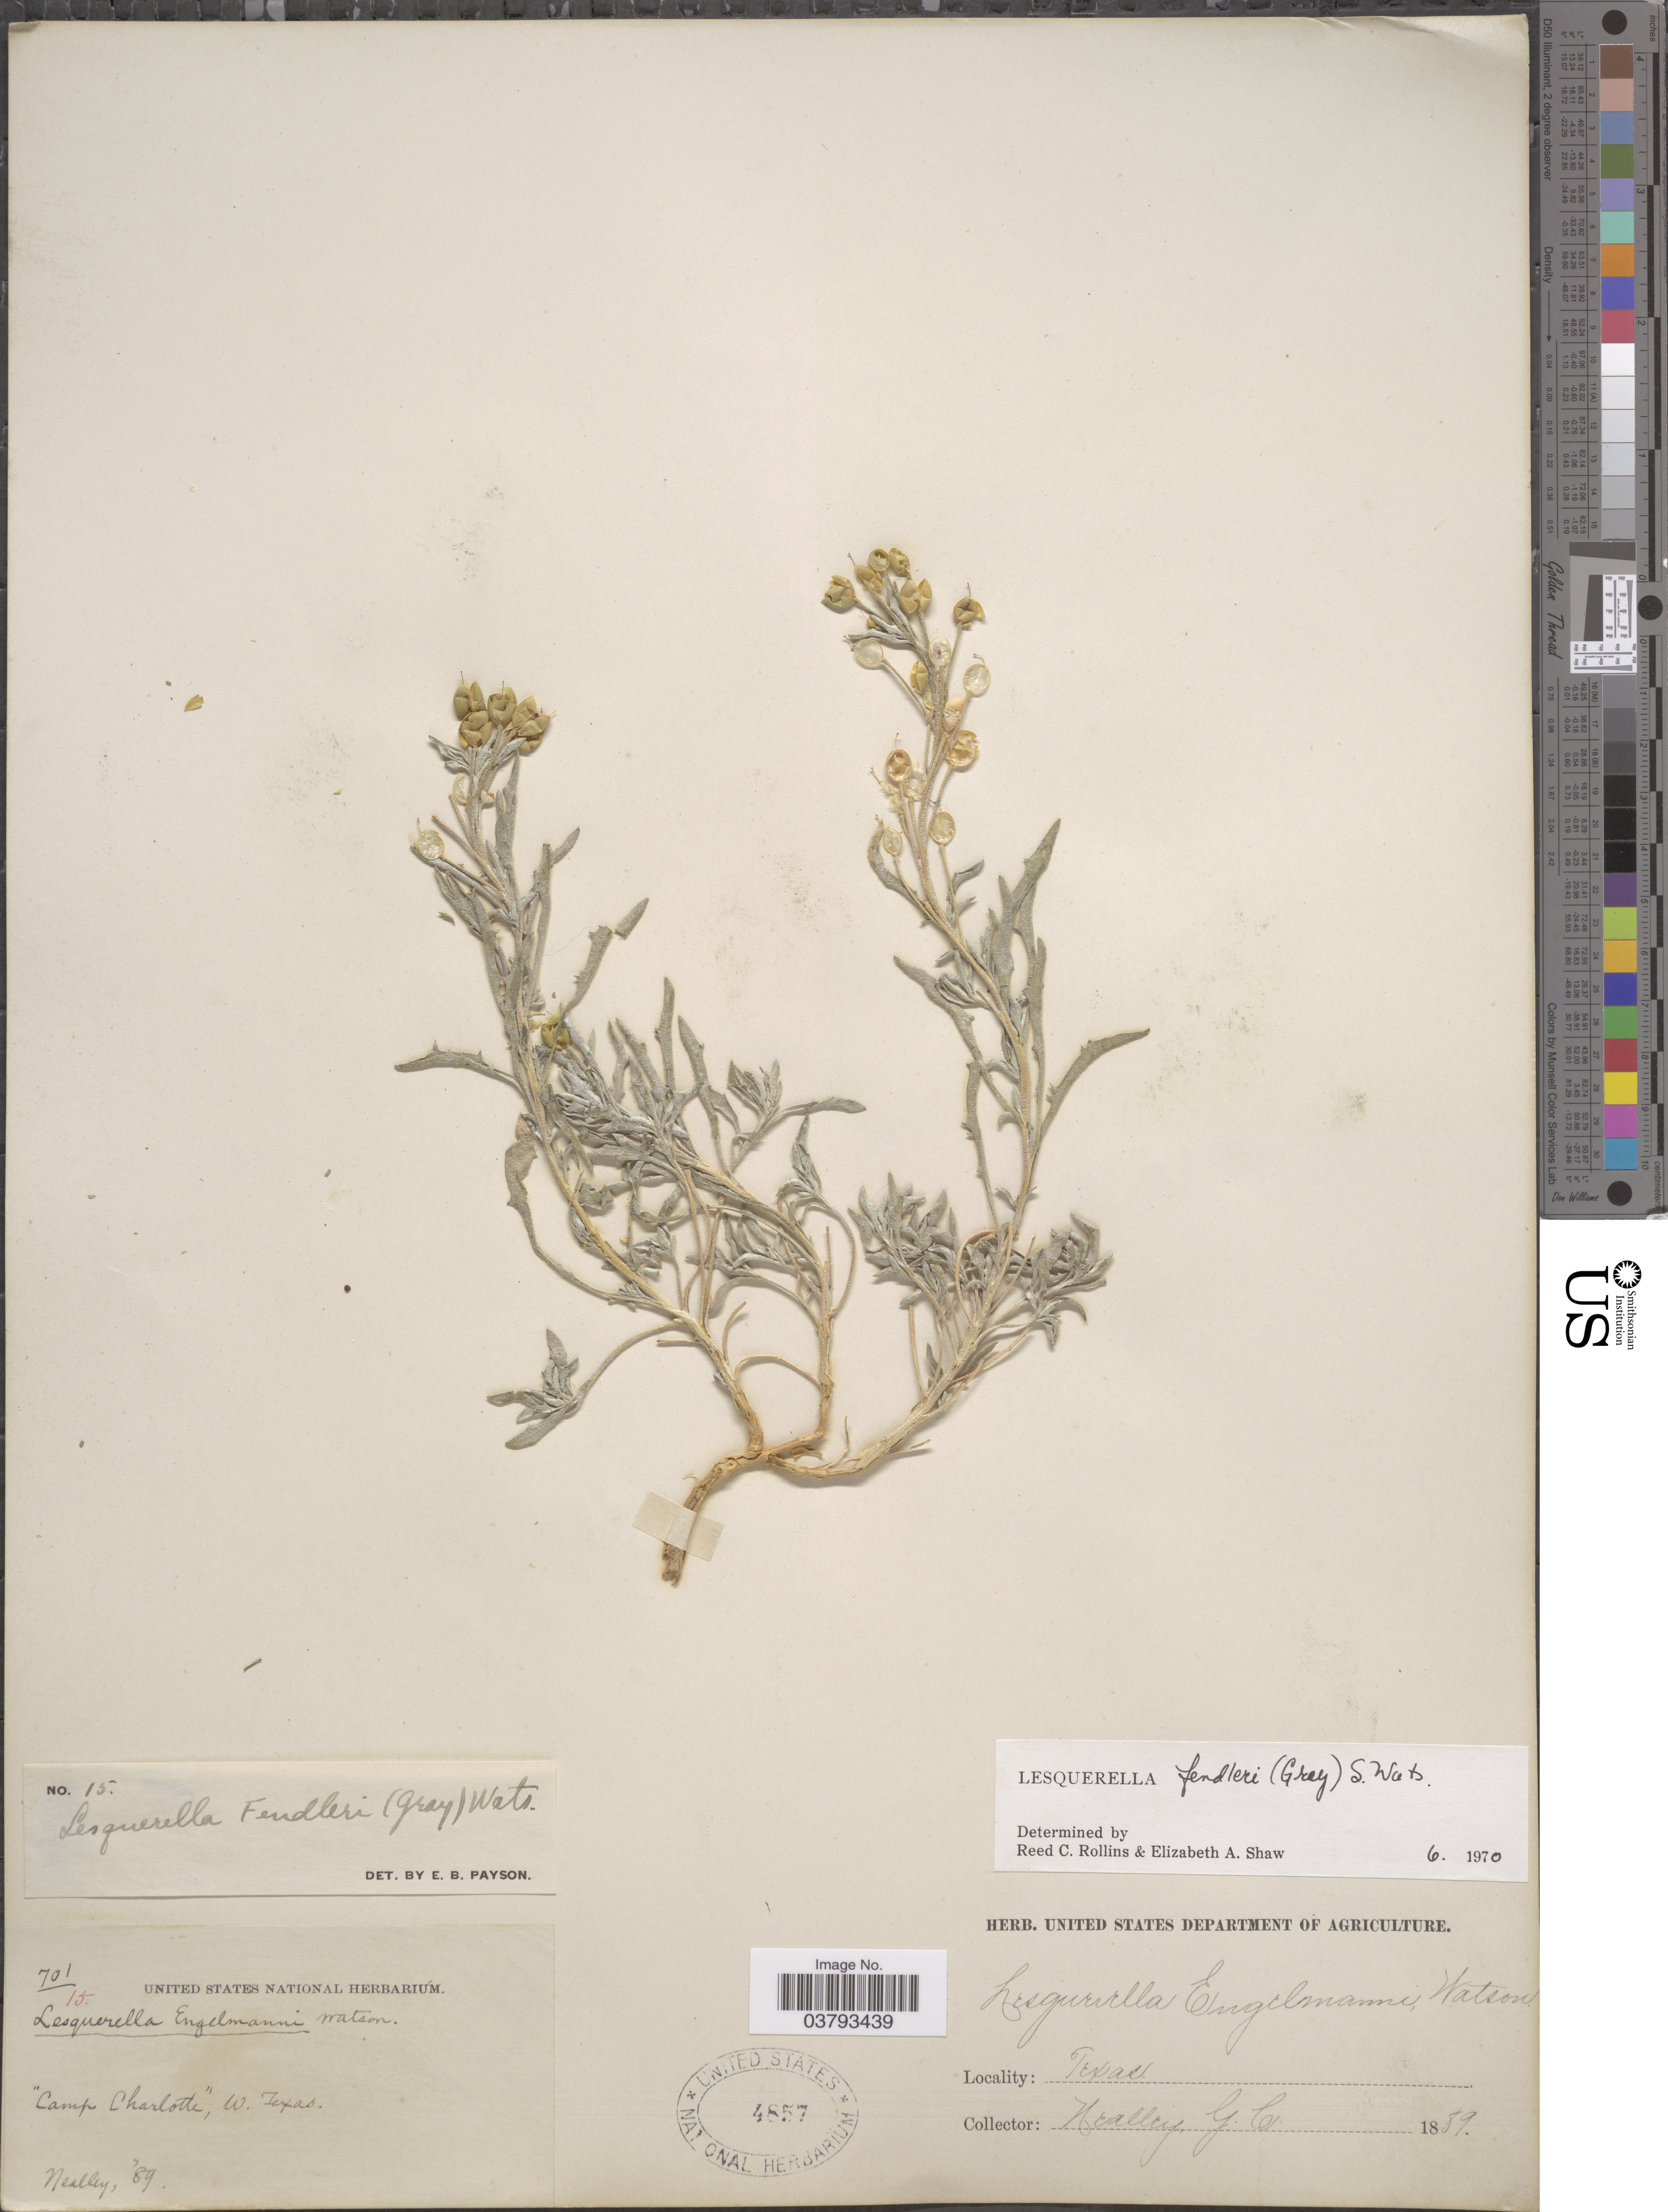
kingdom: Plantae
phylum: Tracheophyta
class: Magnoliopsida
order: Brassicales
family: Brassicaceae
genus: Lesquerella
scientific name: Lesquerella fendleri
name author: (A. Gray) S. Watson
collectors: G. C. Nealley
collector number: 701/15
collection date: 1889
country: United States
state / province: Texas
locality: Camp Charlotte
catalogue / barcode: US 4857